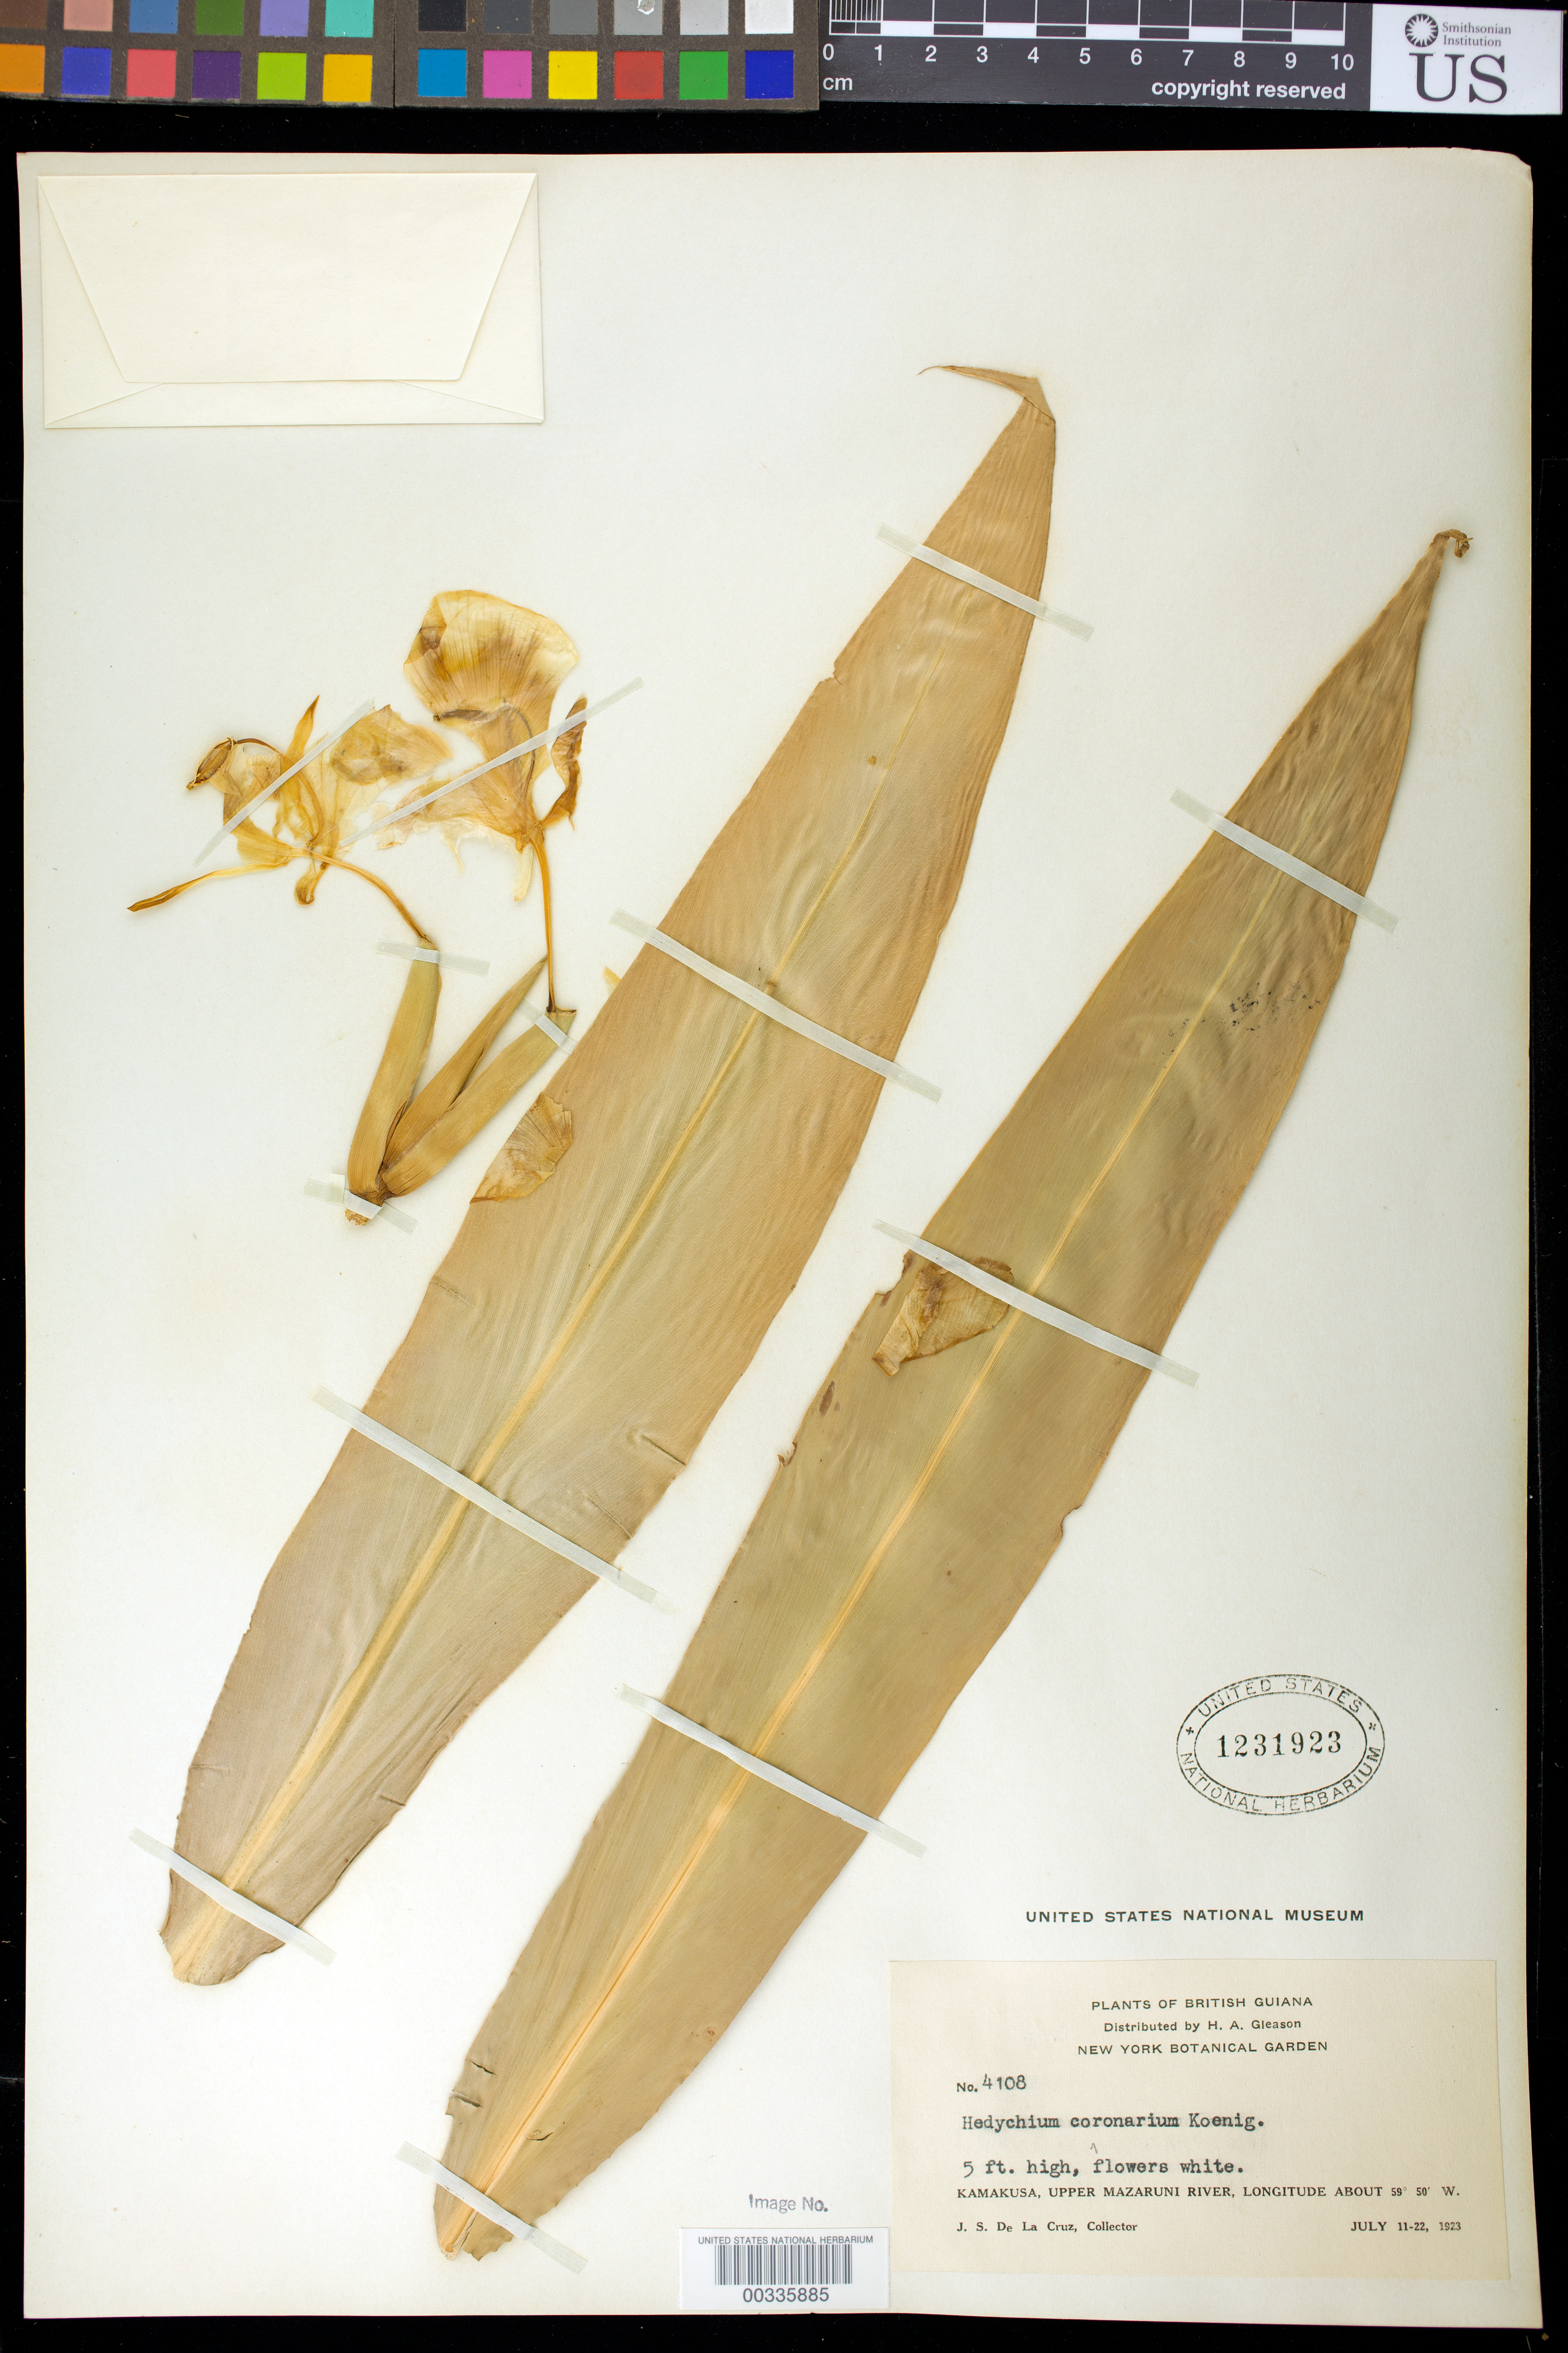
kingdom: Plantae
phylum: Tracheophyta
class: Liliopsida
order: Zingiberales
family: Zingiberaceae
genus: Hedychium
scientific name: Hedychium coronarium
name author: J. Koenig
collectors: J. S. de la Cruz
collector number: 4108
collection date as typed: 11 Jul 1923 to 22 Jul 1923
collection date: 1923-07-11/1923-07-22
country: Guyana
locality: Kamakusa, upper mazaruni river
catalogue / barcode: US 1231923